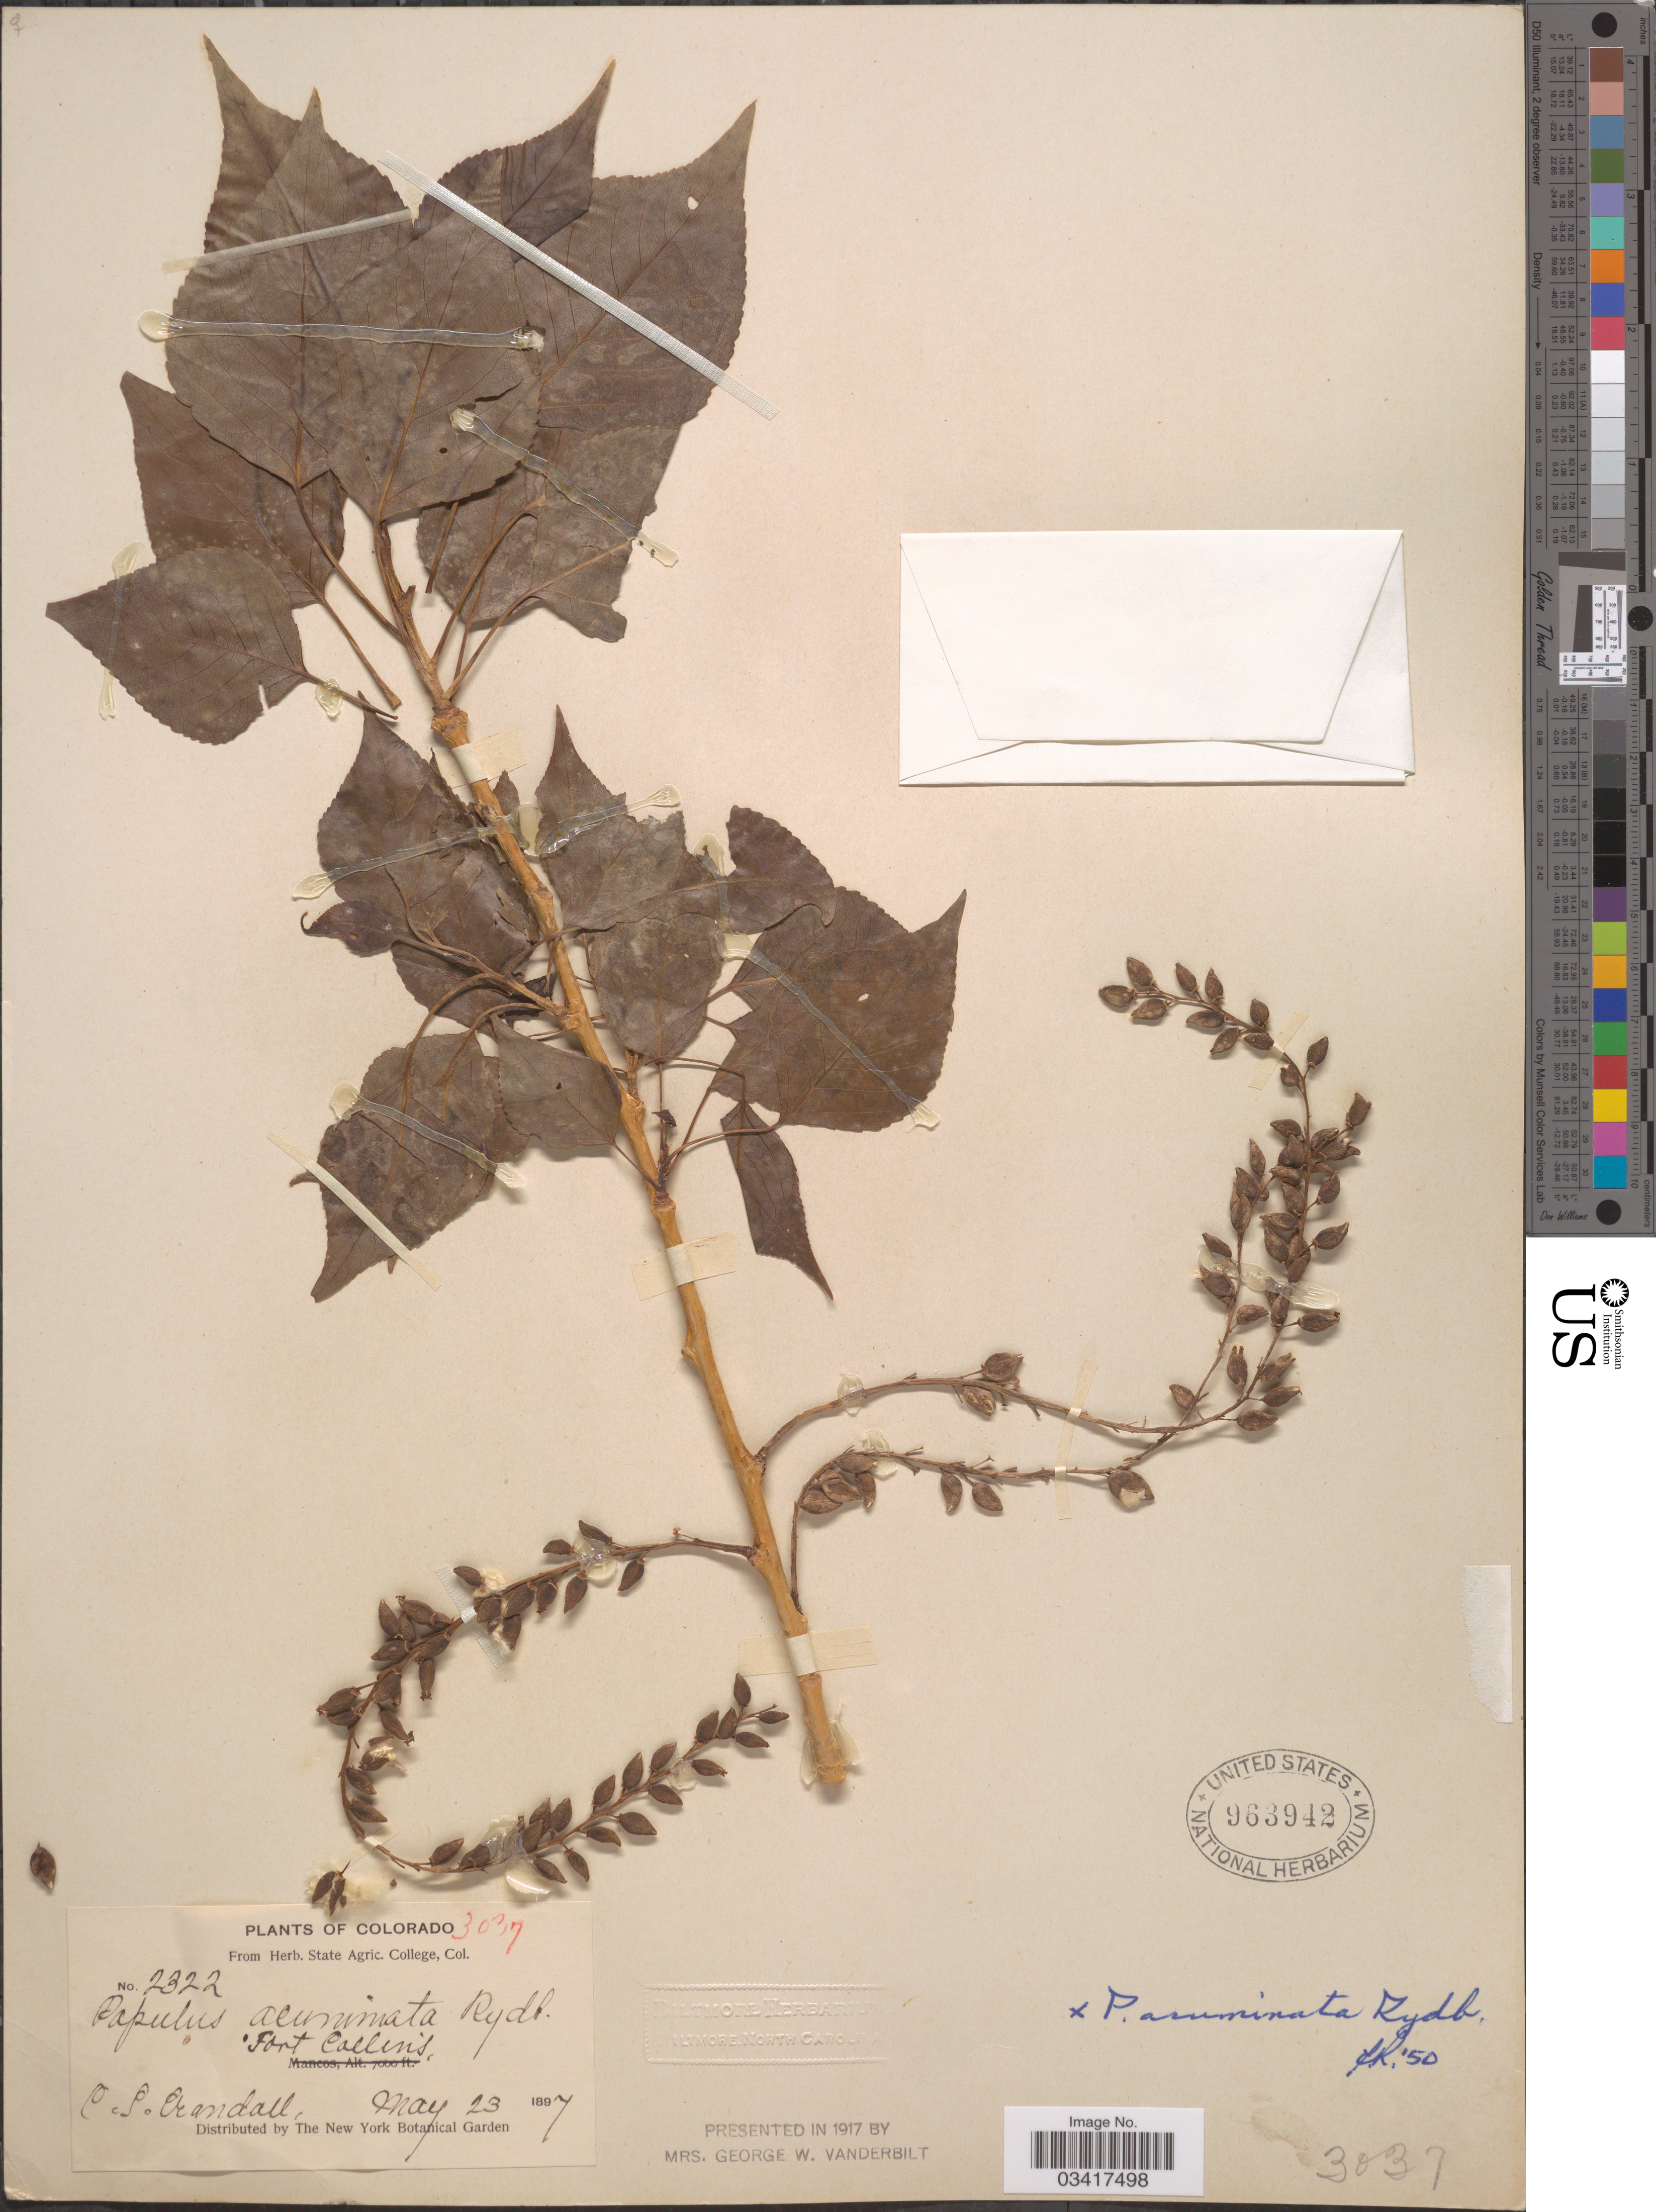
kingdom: Plantae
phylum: Tracheophyta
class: Magnoliopsida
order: Malpighiales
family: Salicaceae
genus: Populus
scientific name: Populus acuminata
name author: Rydb.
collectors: C. Crandall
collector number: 2322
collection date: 1897-05-23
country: United States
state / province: Colorado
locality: Fort Collins.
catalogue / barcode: US 963942